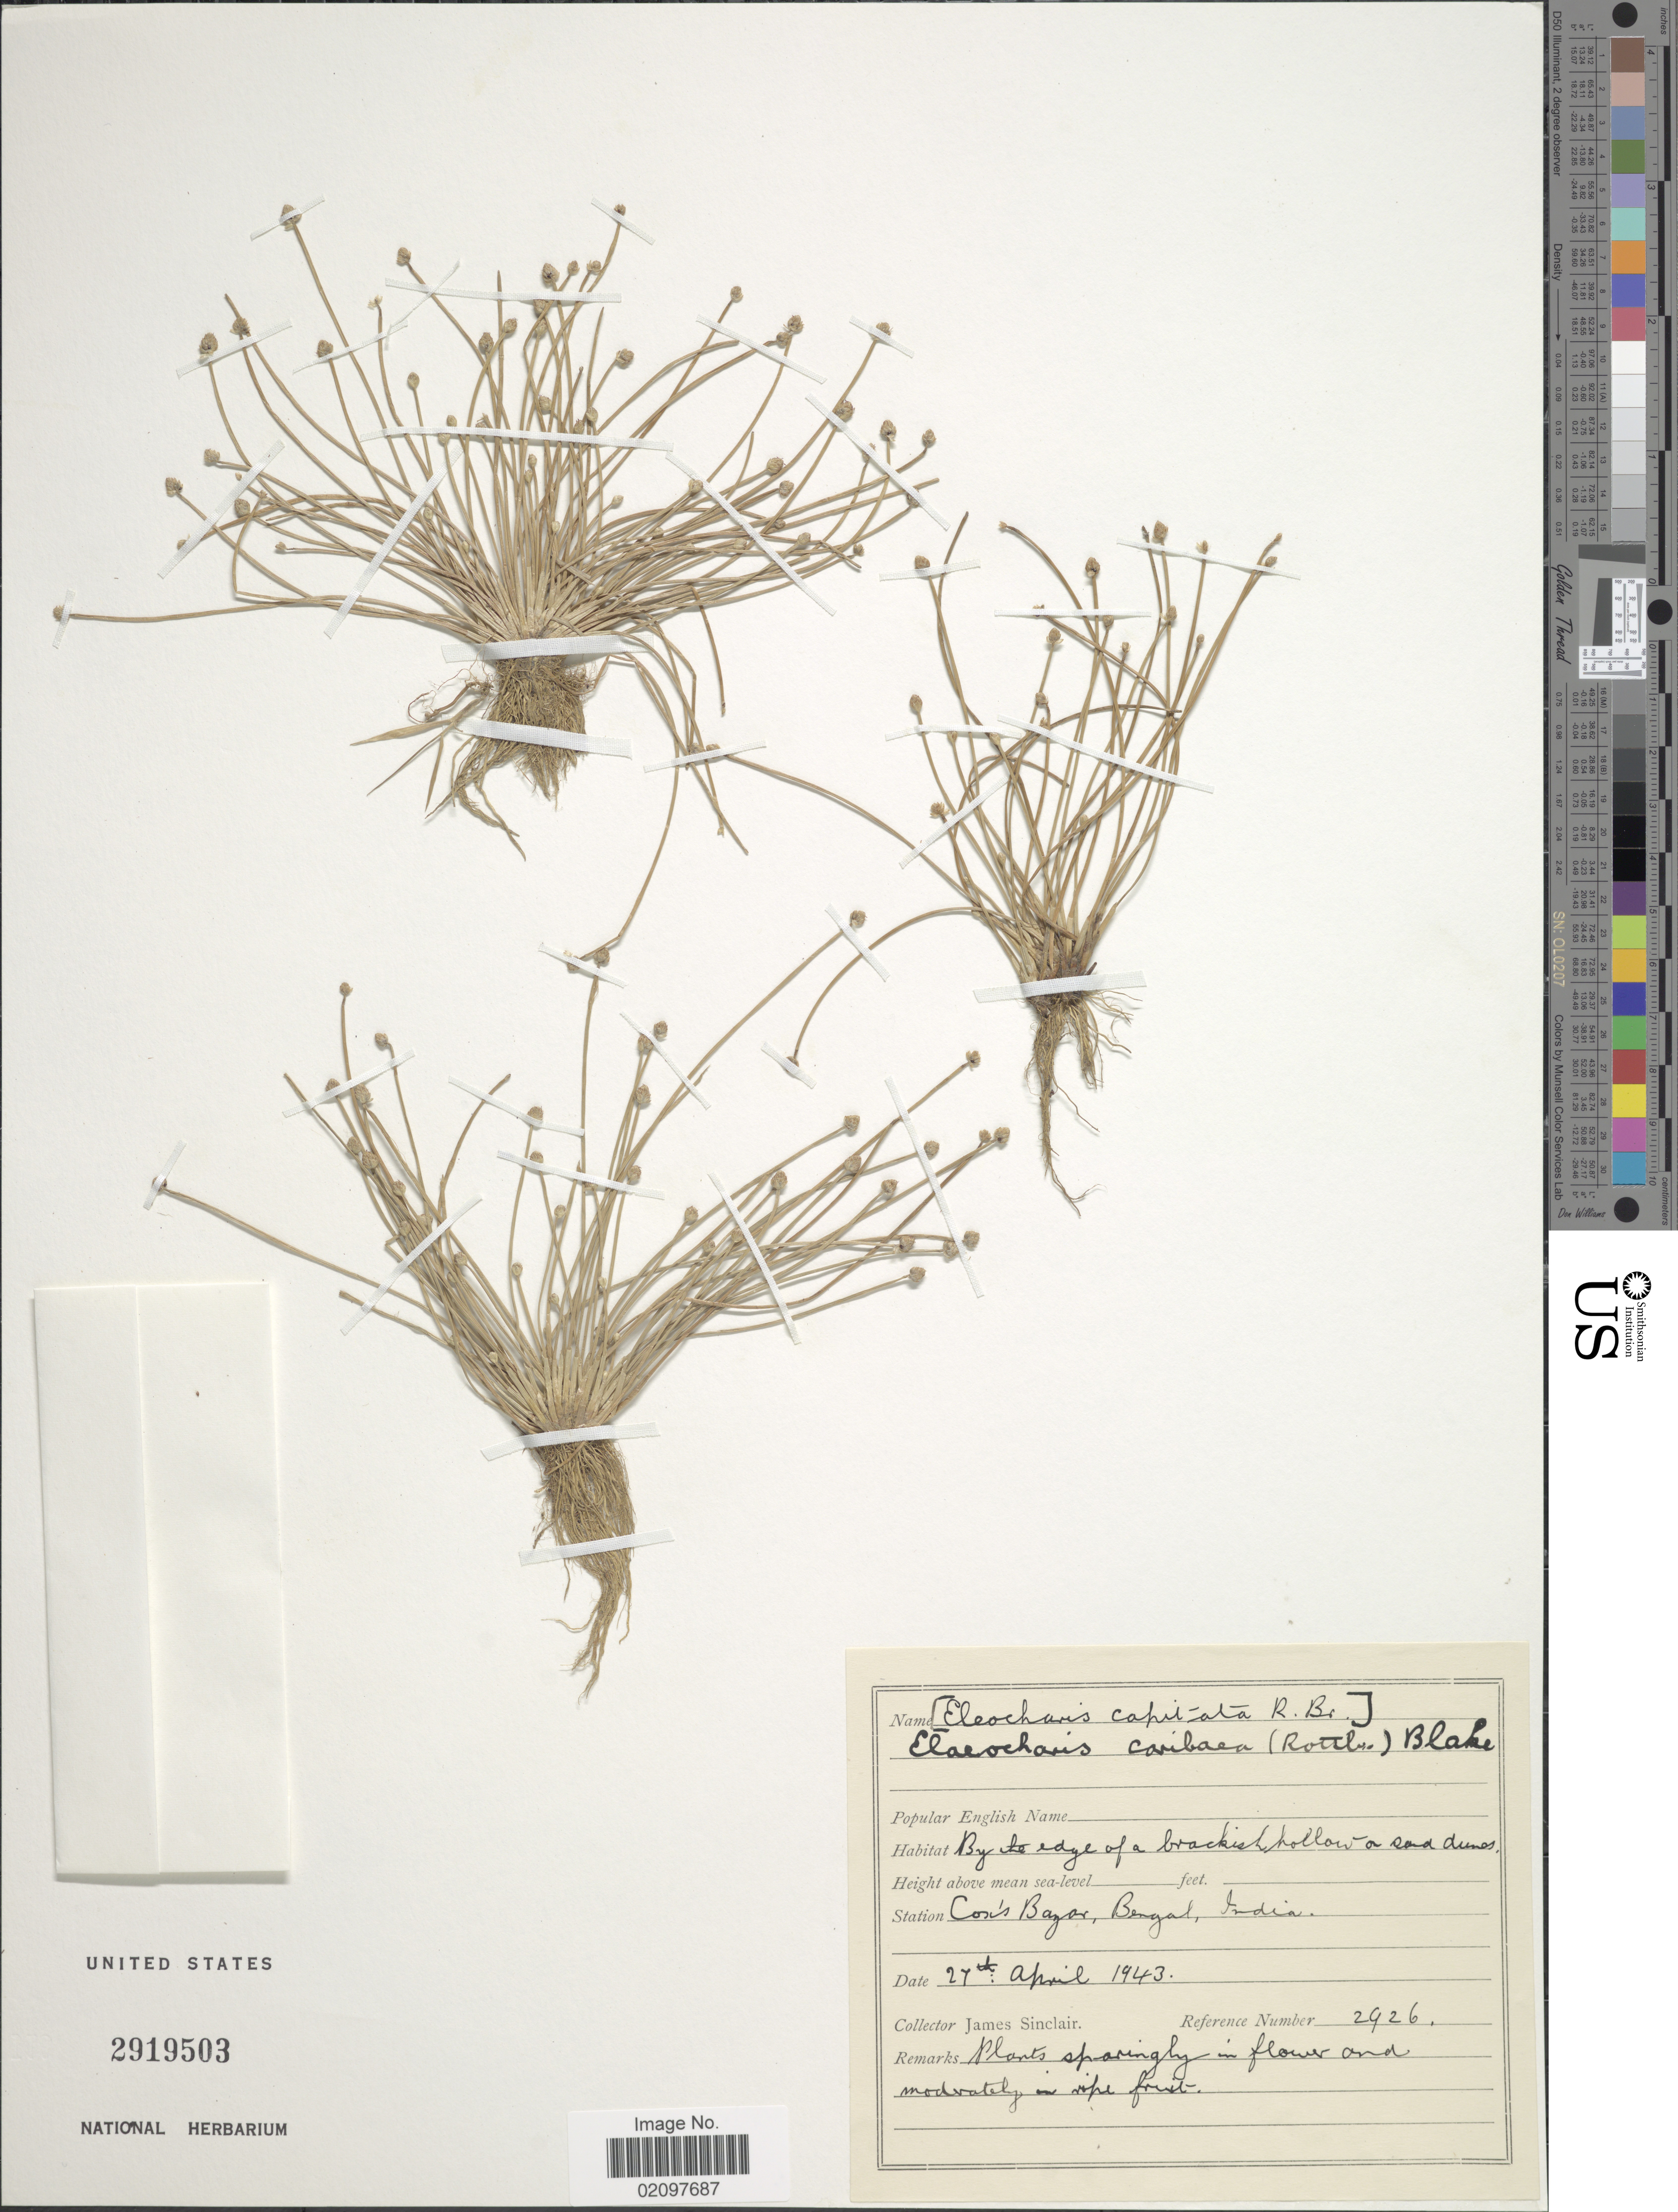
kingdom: Plantae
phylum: Tracheophyta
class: Liliopsida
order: Poales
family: Cyperaceae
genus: Eleocharis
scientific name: Eleocharis geniculata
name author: (L.) Roem. & Schult.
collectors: J. Sinclair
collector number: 2926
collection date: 1943-04-27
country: Bangladesh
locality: Cox's Bazar, Bengal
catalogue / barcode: US 2919503